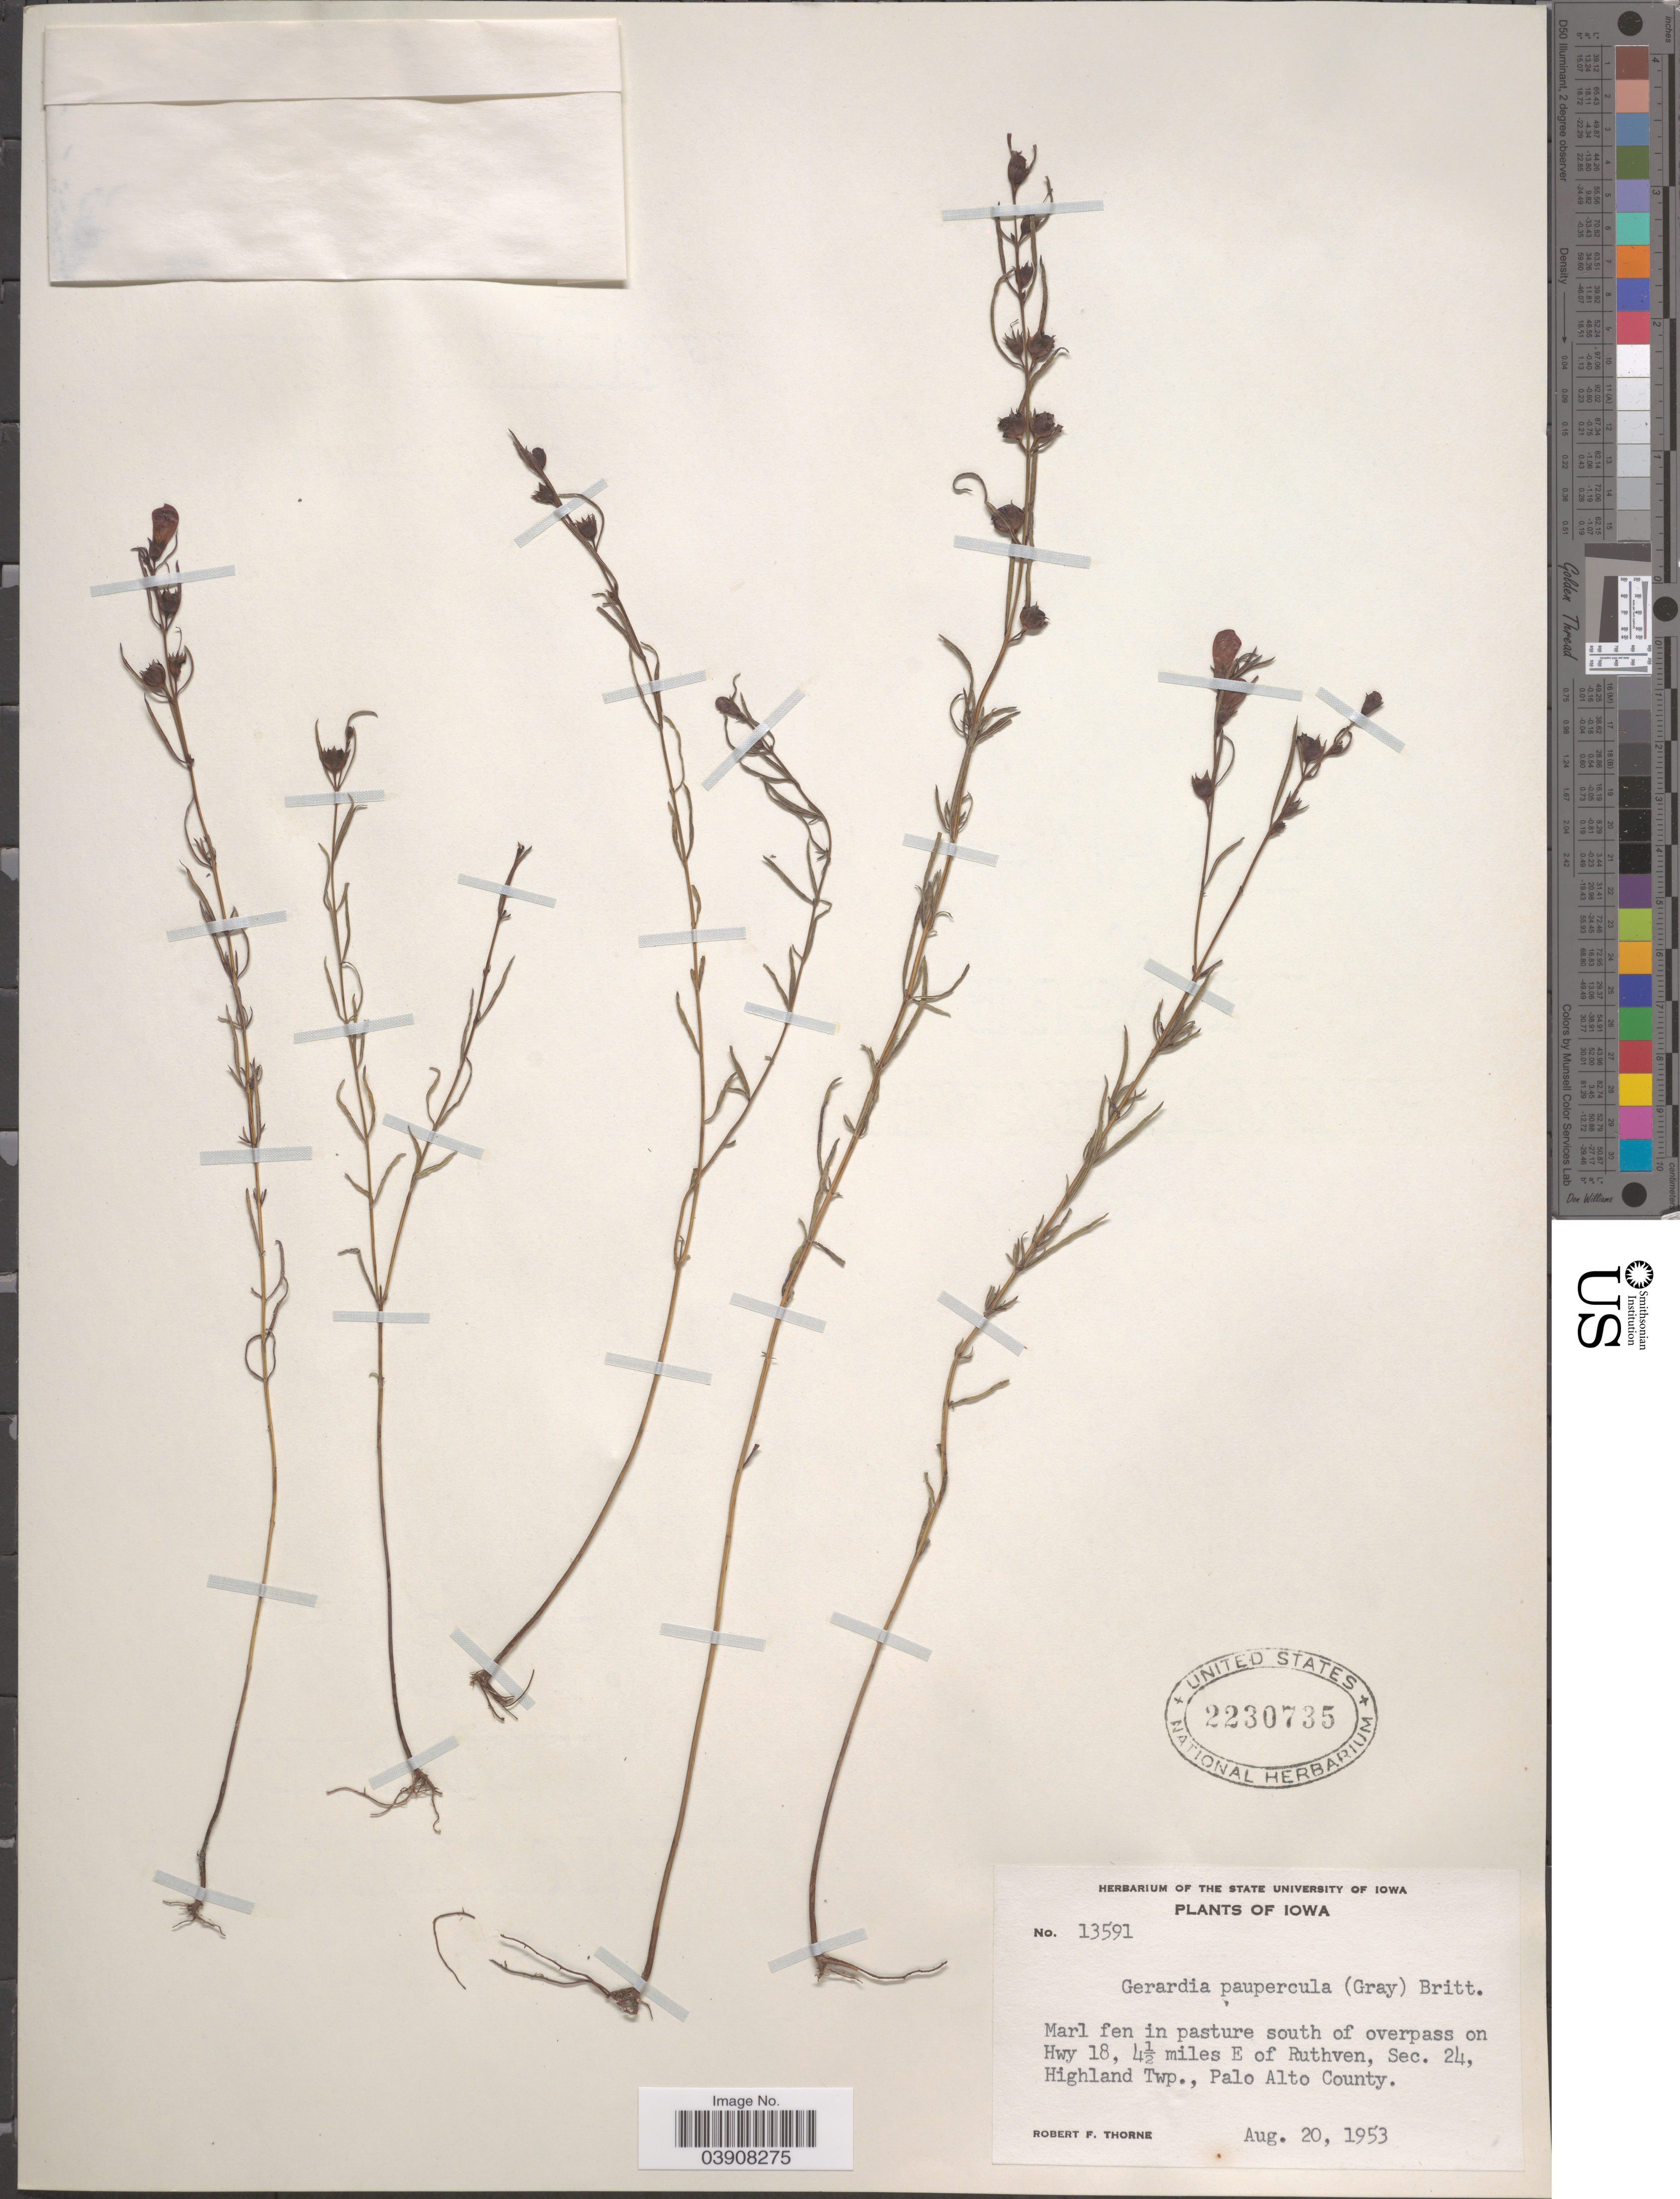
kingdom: Plantae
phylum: Tracheophyta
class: Magnoliopsida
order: Lamiales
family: Orobanchaceae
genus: Agalinis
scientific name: Agalinis paupercula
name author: (A. Gray) Britton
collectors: R. F. Thorne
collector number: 13591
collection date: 1953-08-20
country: United States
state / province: Iowa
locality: Marl fen in pasture south of overpass on Hwy 18, 4½ miles E of Ruthaven, Sec. 24 Highland Twp., Palo Alto County.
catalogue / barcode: US 2230735